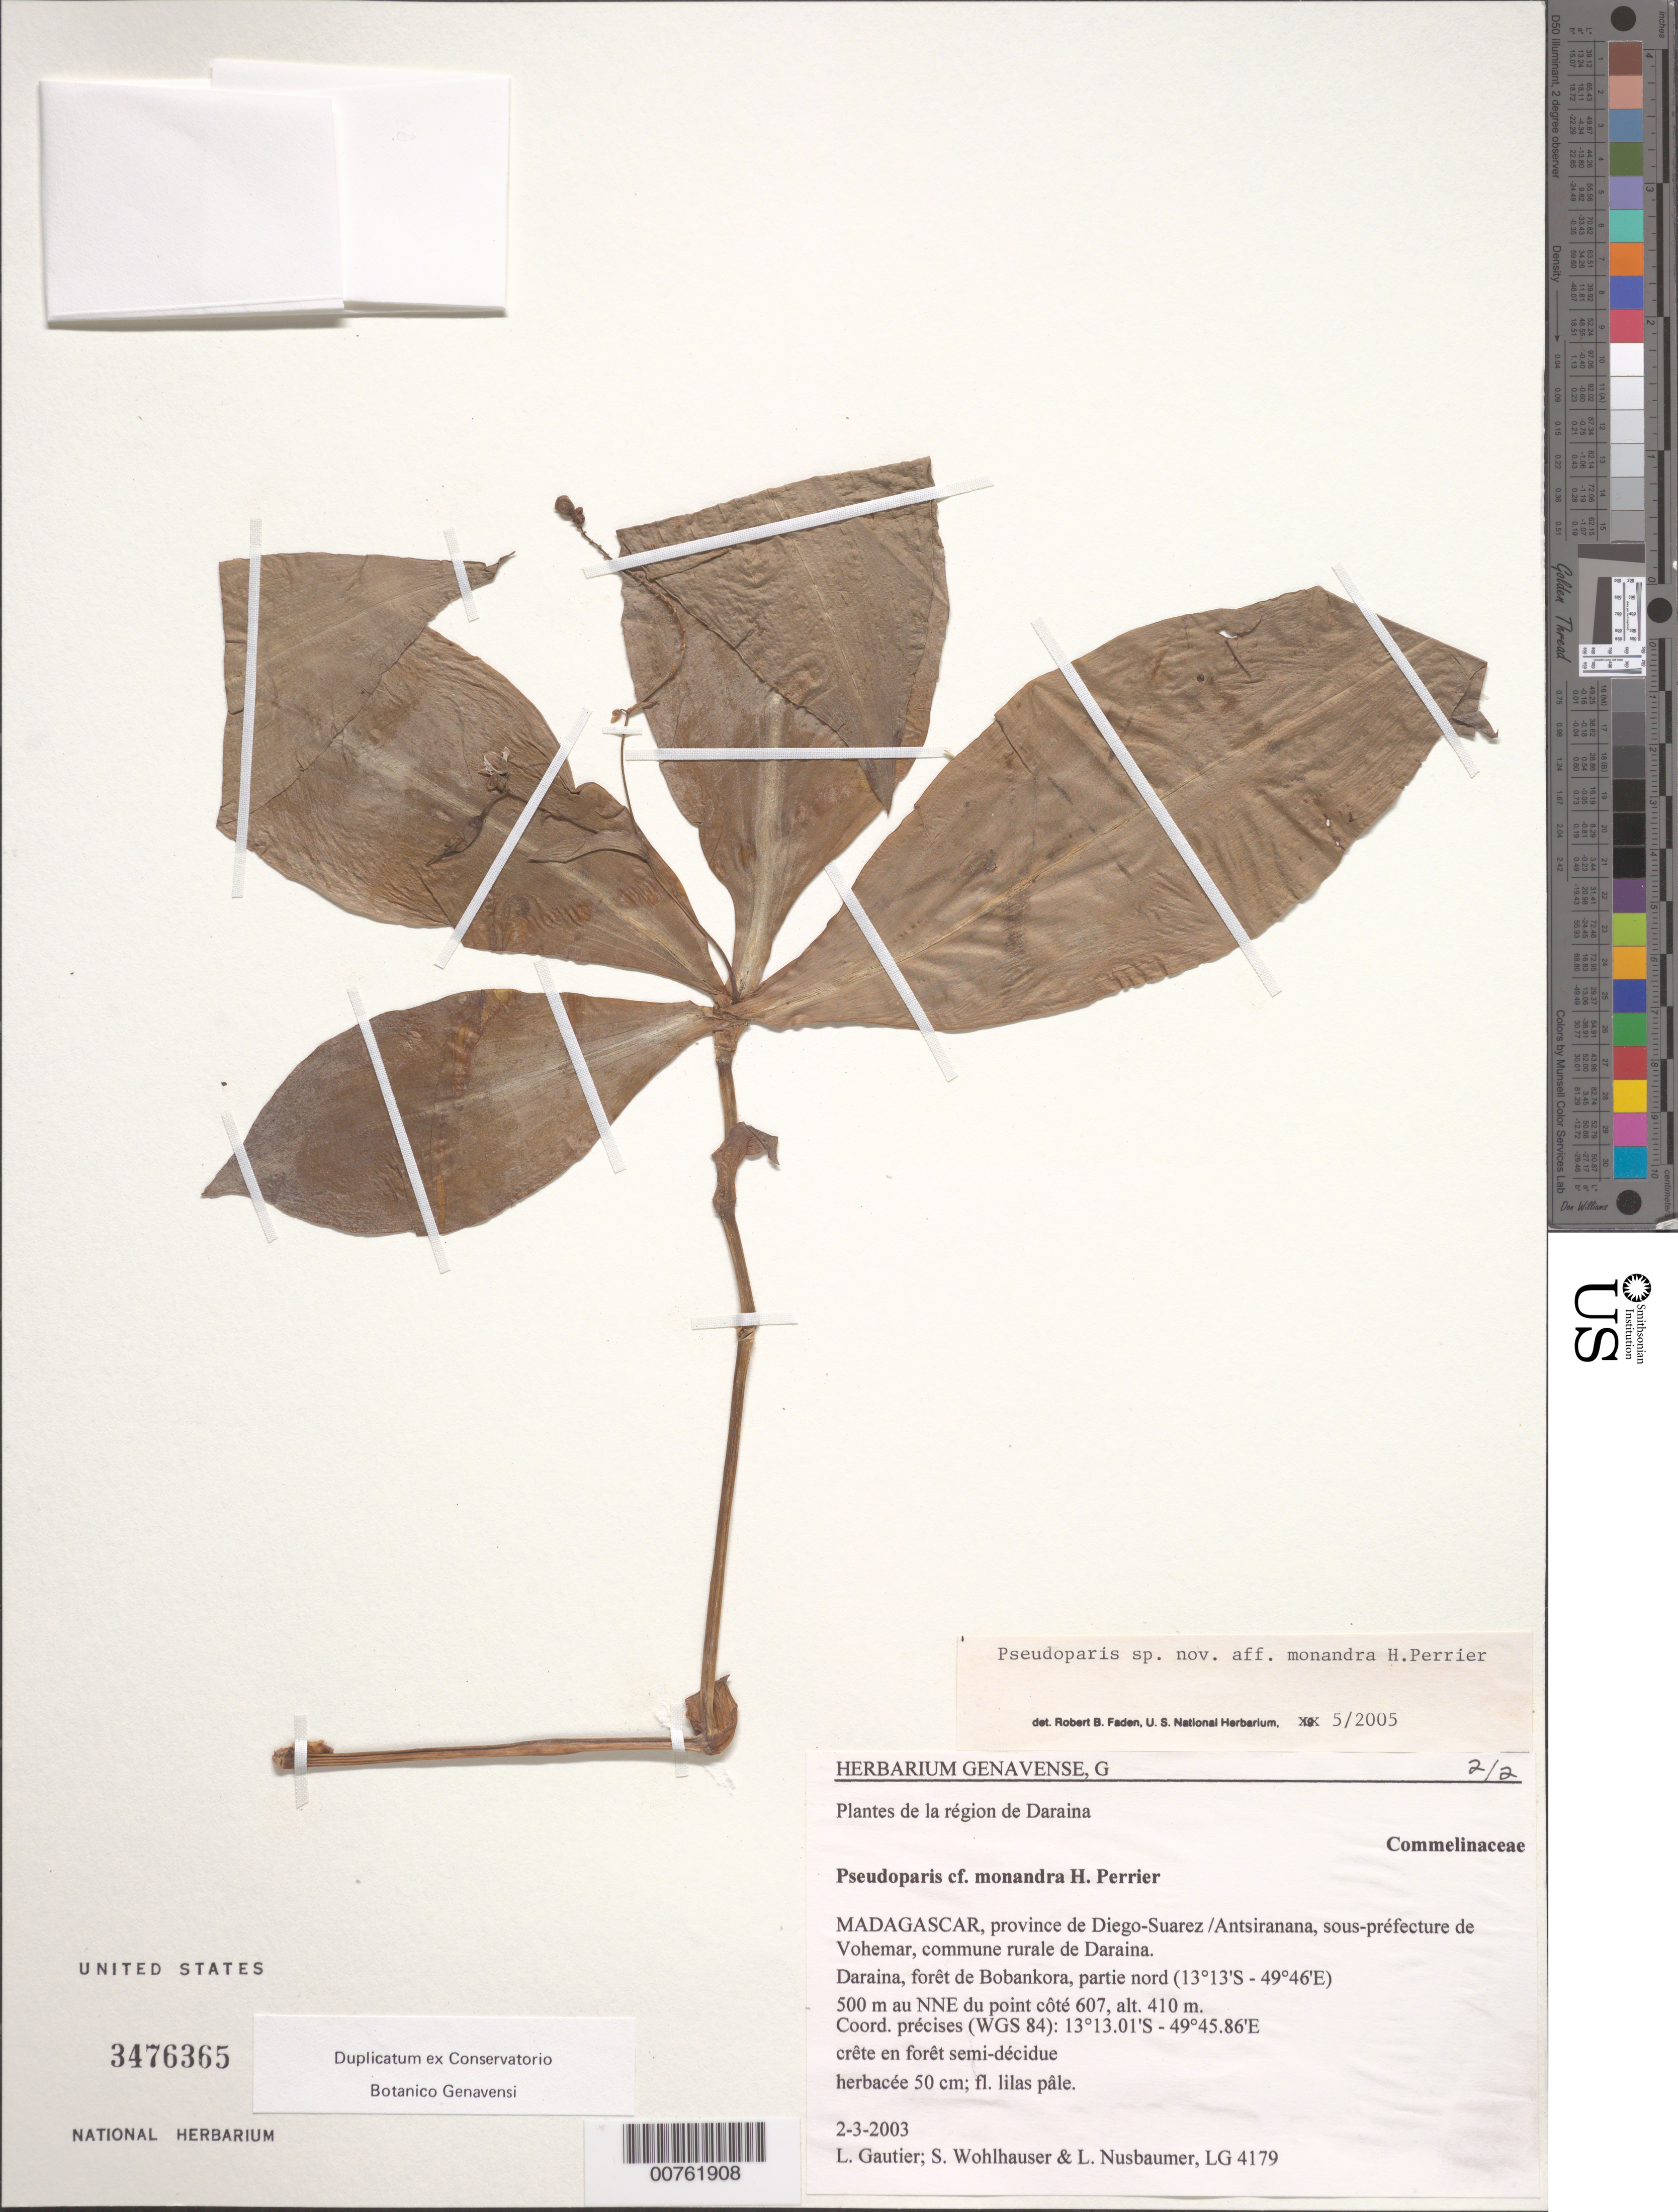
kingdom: Plantae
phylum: Tracheophyta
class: Liliopsida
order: Commelinales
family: Commelinaceae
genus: Pseudoparis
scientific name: Pseudoparis monandra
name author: H. Perrier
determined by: Faden, Robert B., (US), Smithsonian Institution - National Museum of Natural History (UNITED STATES)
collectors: L. Gautier et al.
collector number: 4179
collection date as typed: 02 Mar 2003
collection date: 2003-03-02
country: Madagascar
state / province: Sava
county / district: Vohémar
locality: Daraina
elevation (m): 410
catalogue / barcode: US 3476365